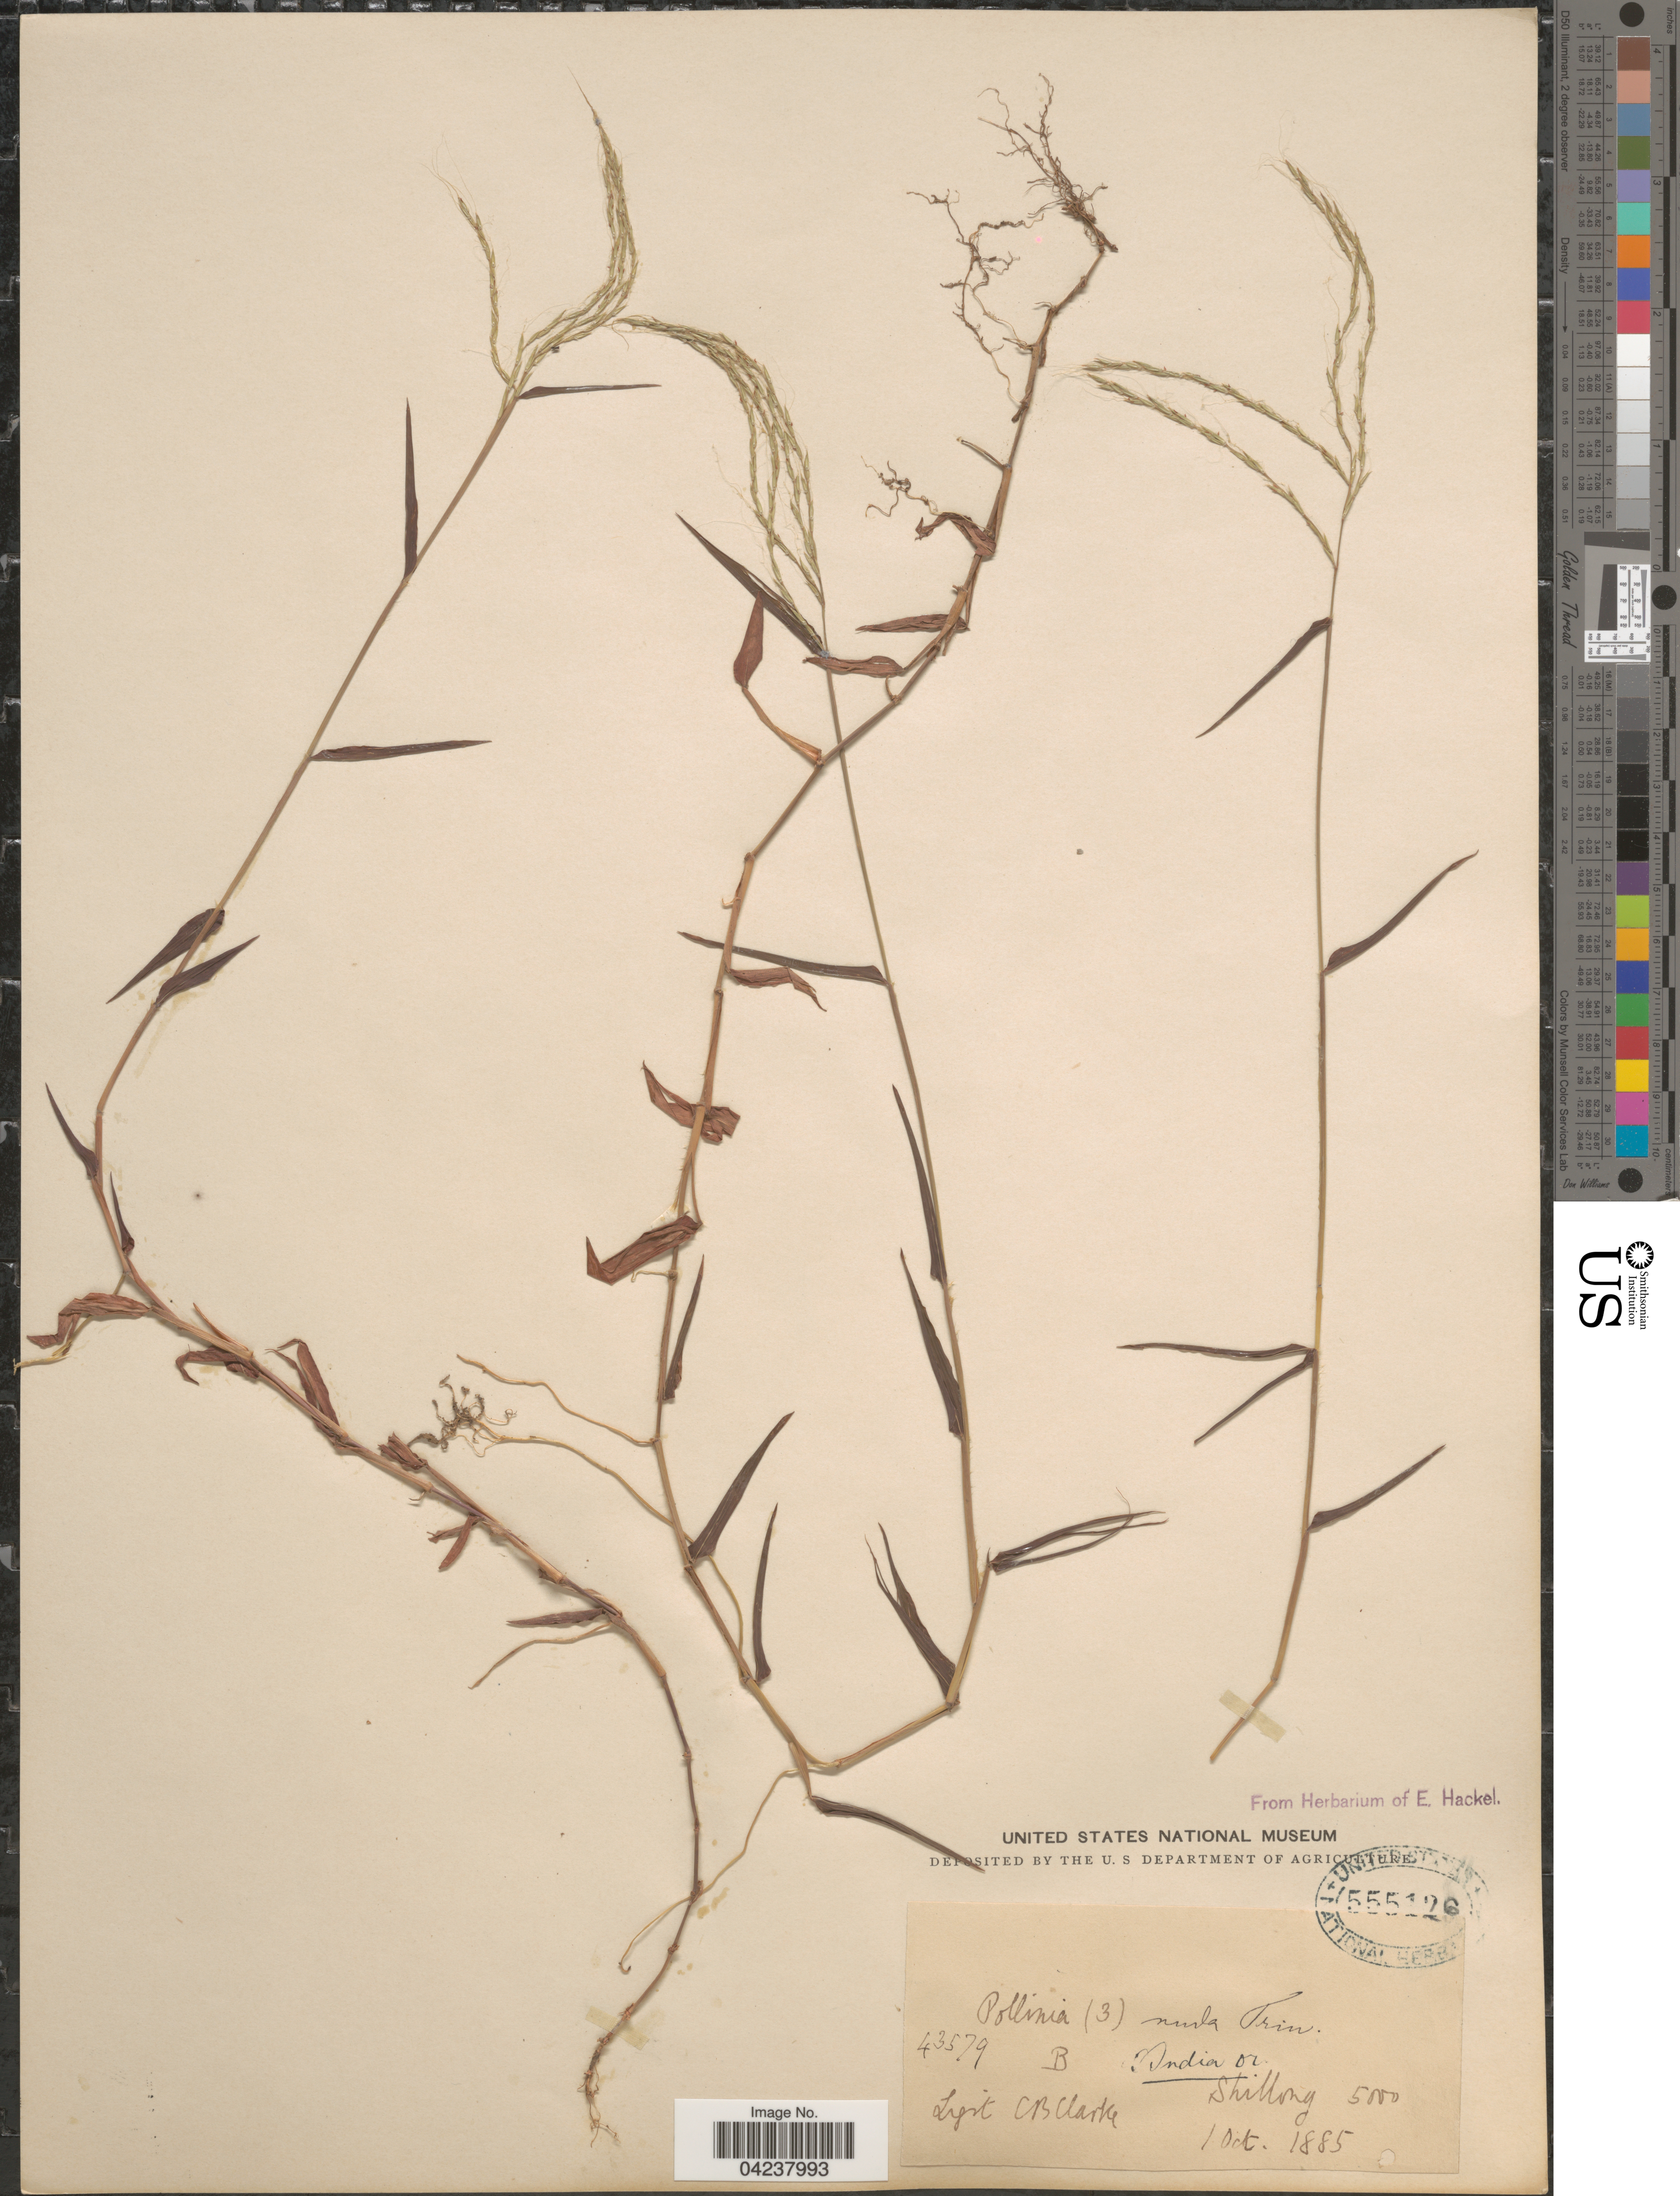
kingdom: Plantae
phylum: Tracheophyta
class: Liliopsida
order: Poales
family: Poaceae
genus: Microstegium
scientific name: Microstegium nudum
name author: (Trin.) A. Camus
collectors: C. B. Clarke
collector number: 43579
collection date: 1885-10-01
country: India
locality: India or. Shillong.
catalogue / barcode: US 555126